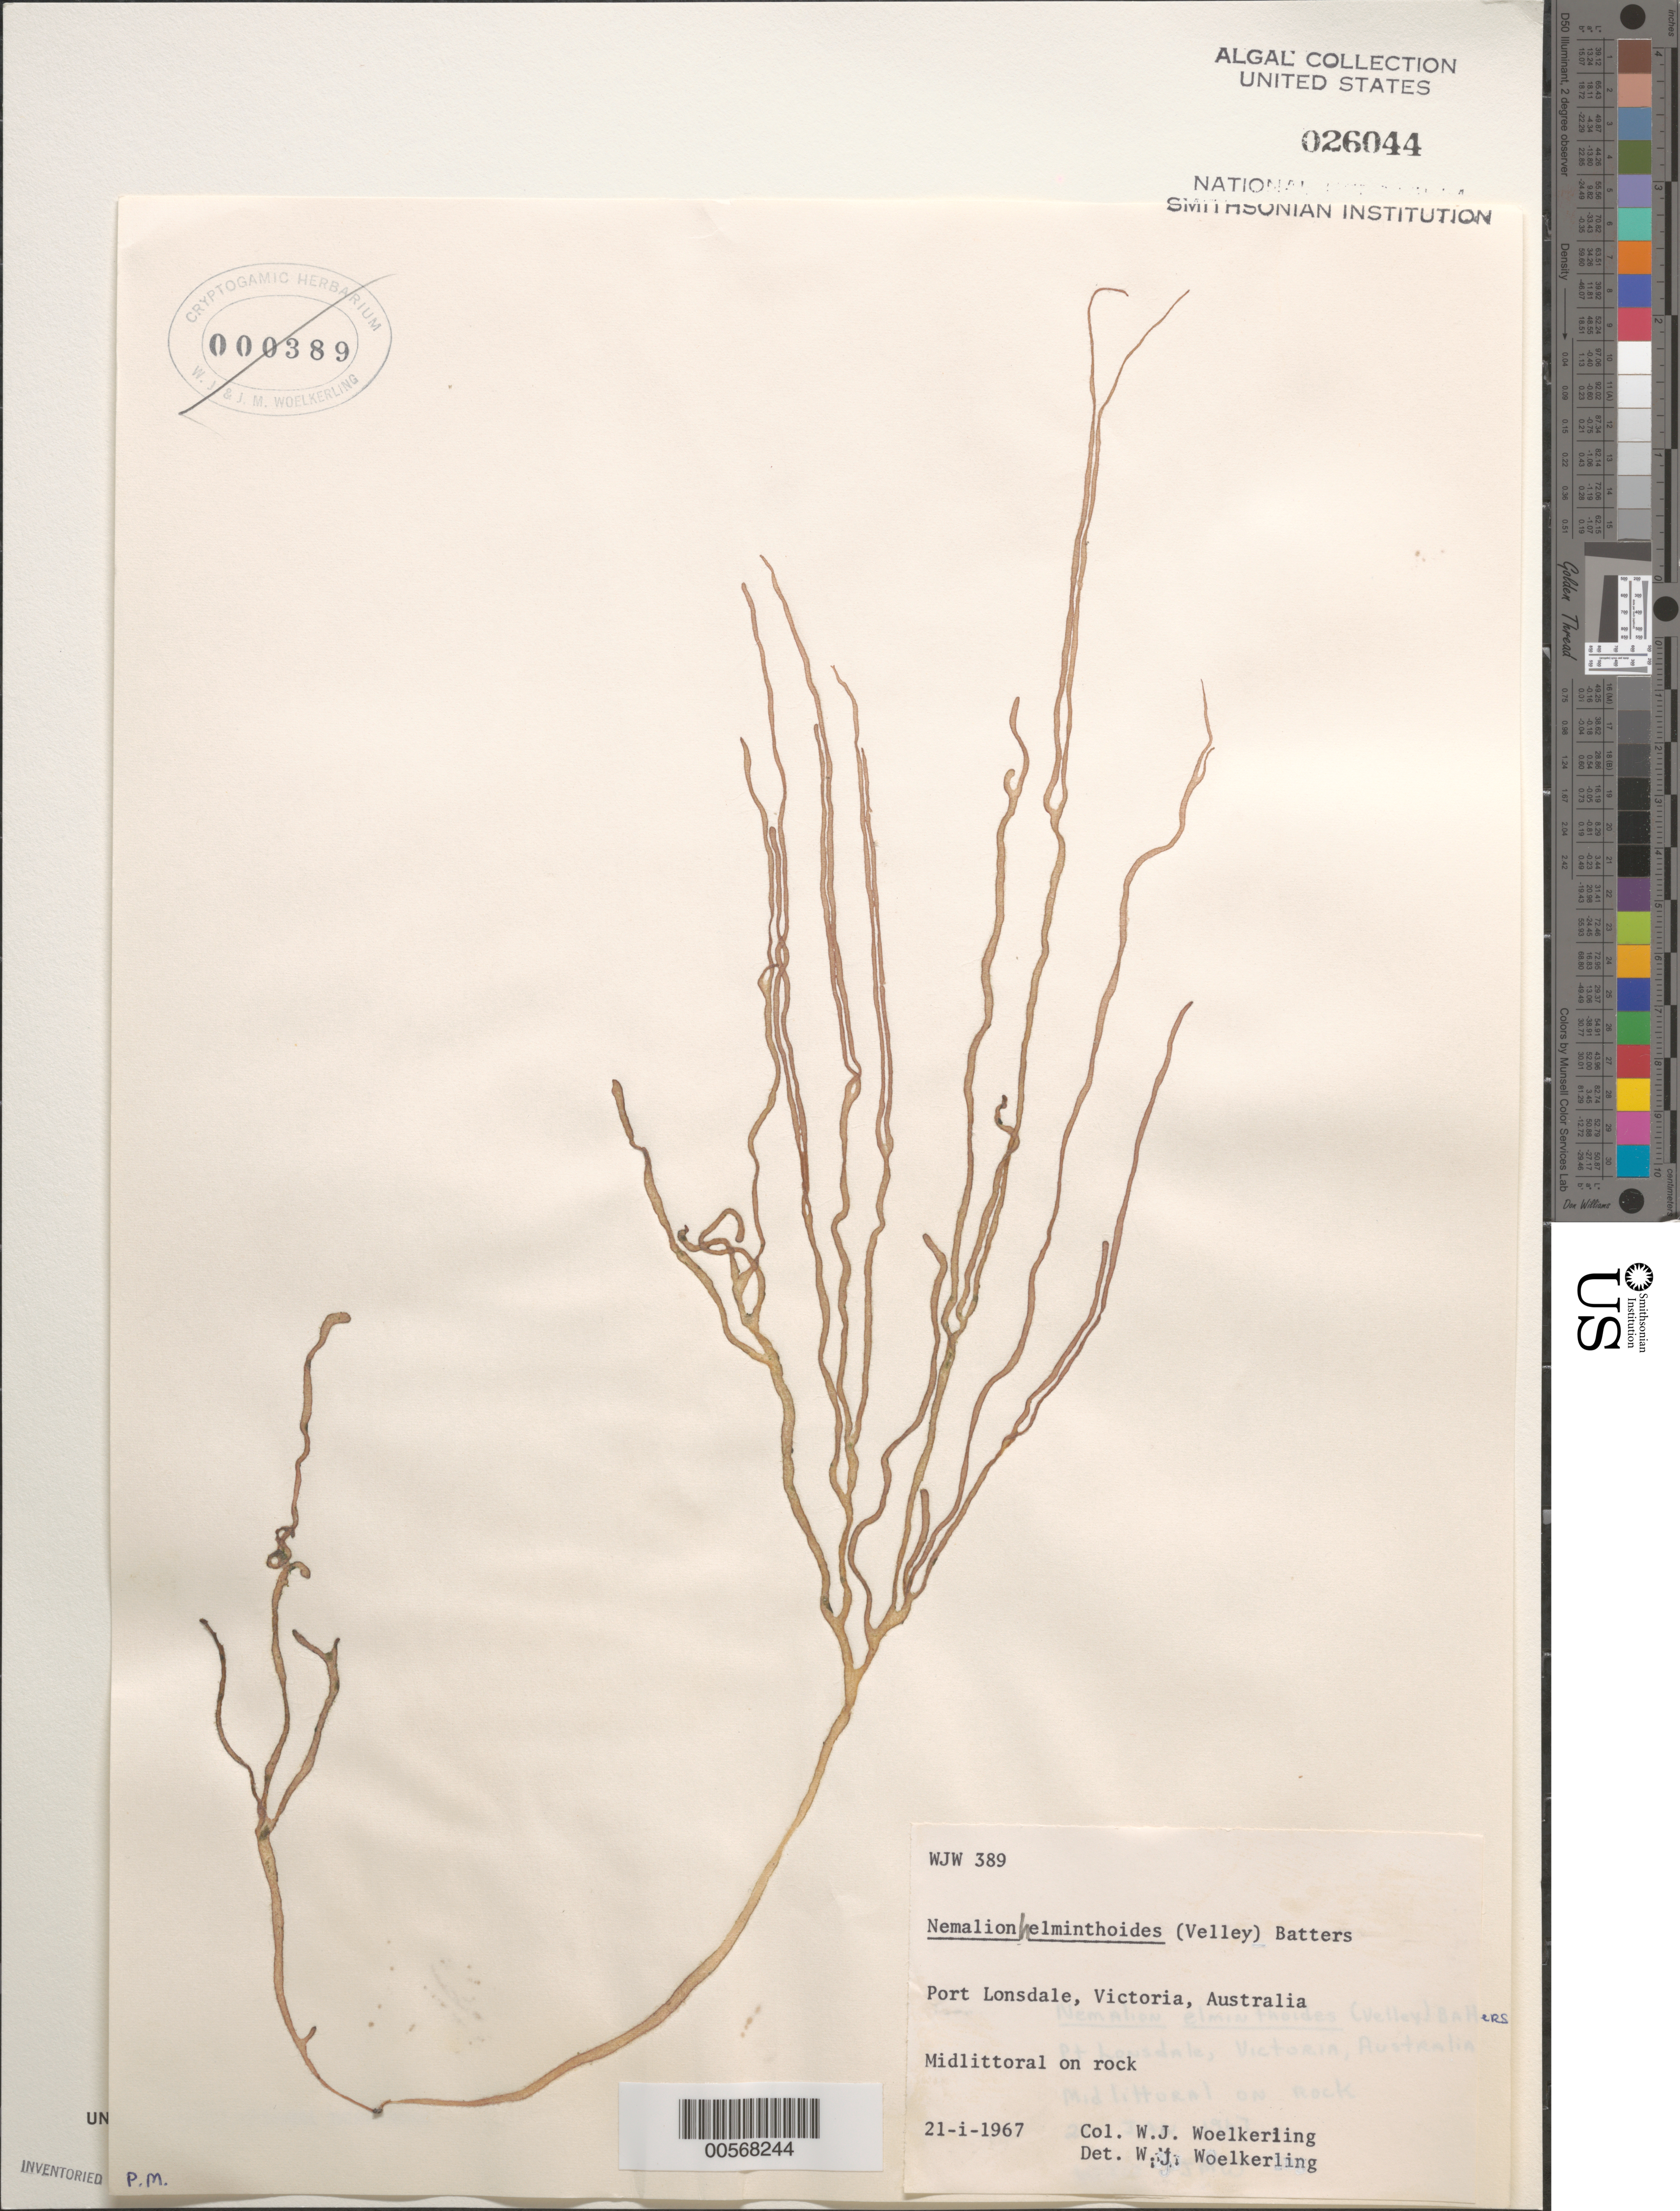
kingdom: Plantae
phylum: Rhodophyta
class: Florideophyceae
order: Nemaliales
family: Nemaliaceae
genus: Nemalion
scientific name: Nemalion multifidum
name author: (Lyngb.) Chauvin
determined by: Algae name updating Project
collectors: W. Woelkerling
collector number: WJW 389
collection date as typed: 21 Jan 1967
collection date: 1967-01-21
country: Australia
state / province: Victoria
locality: Port lonsdale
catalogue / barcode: US 26044